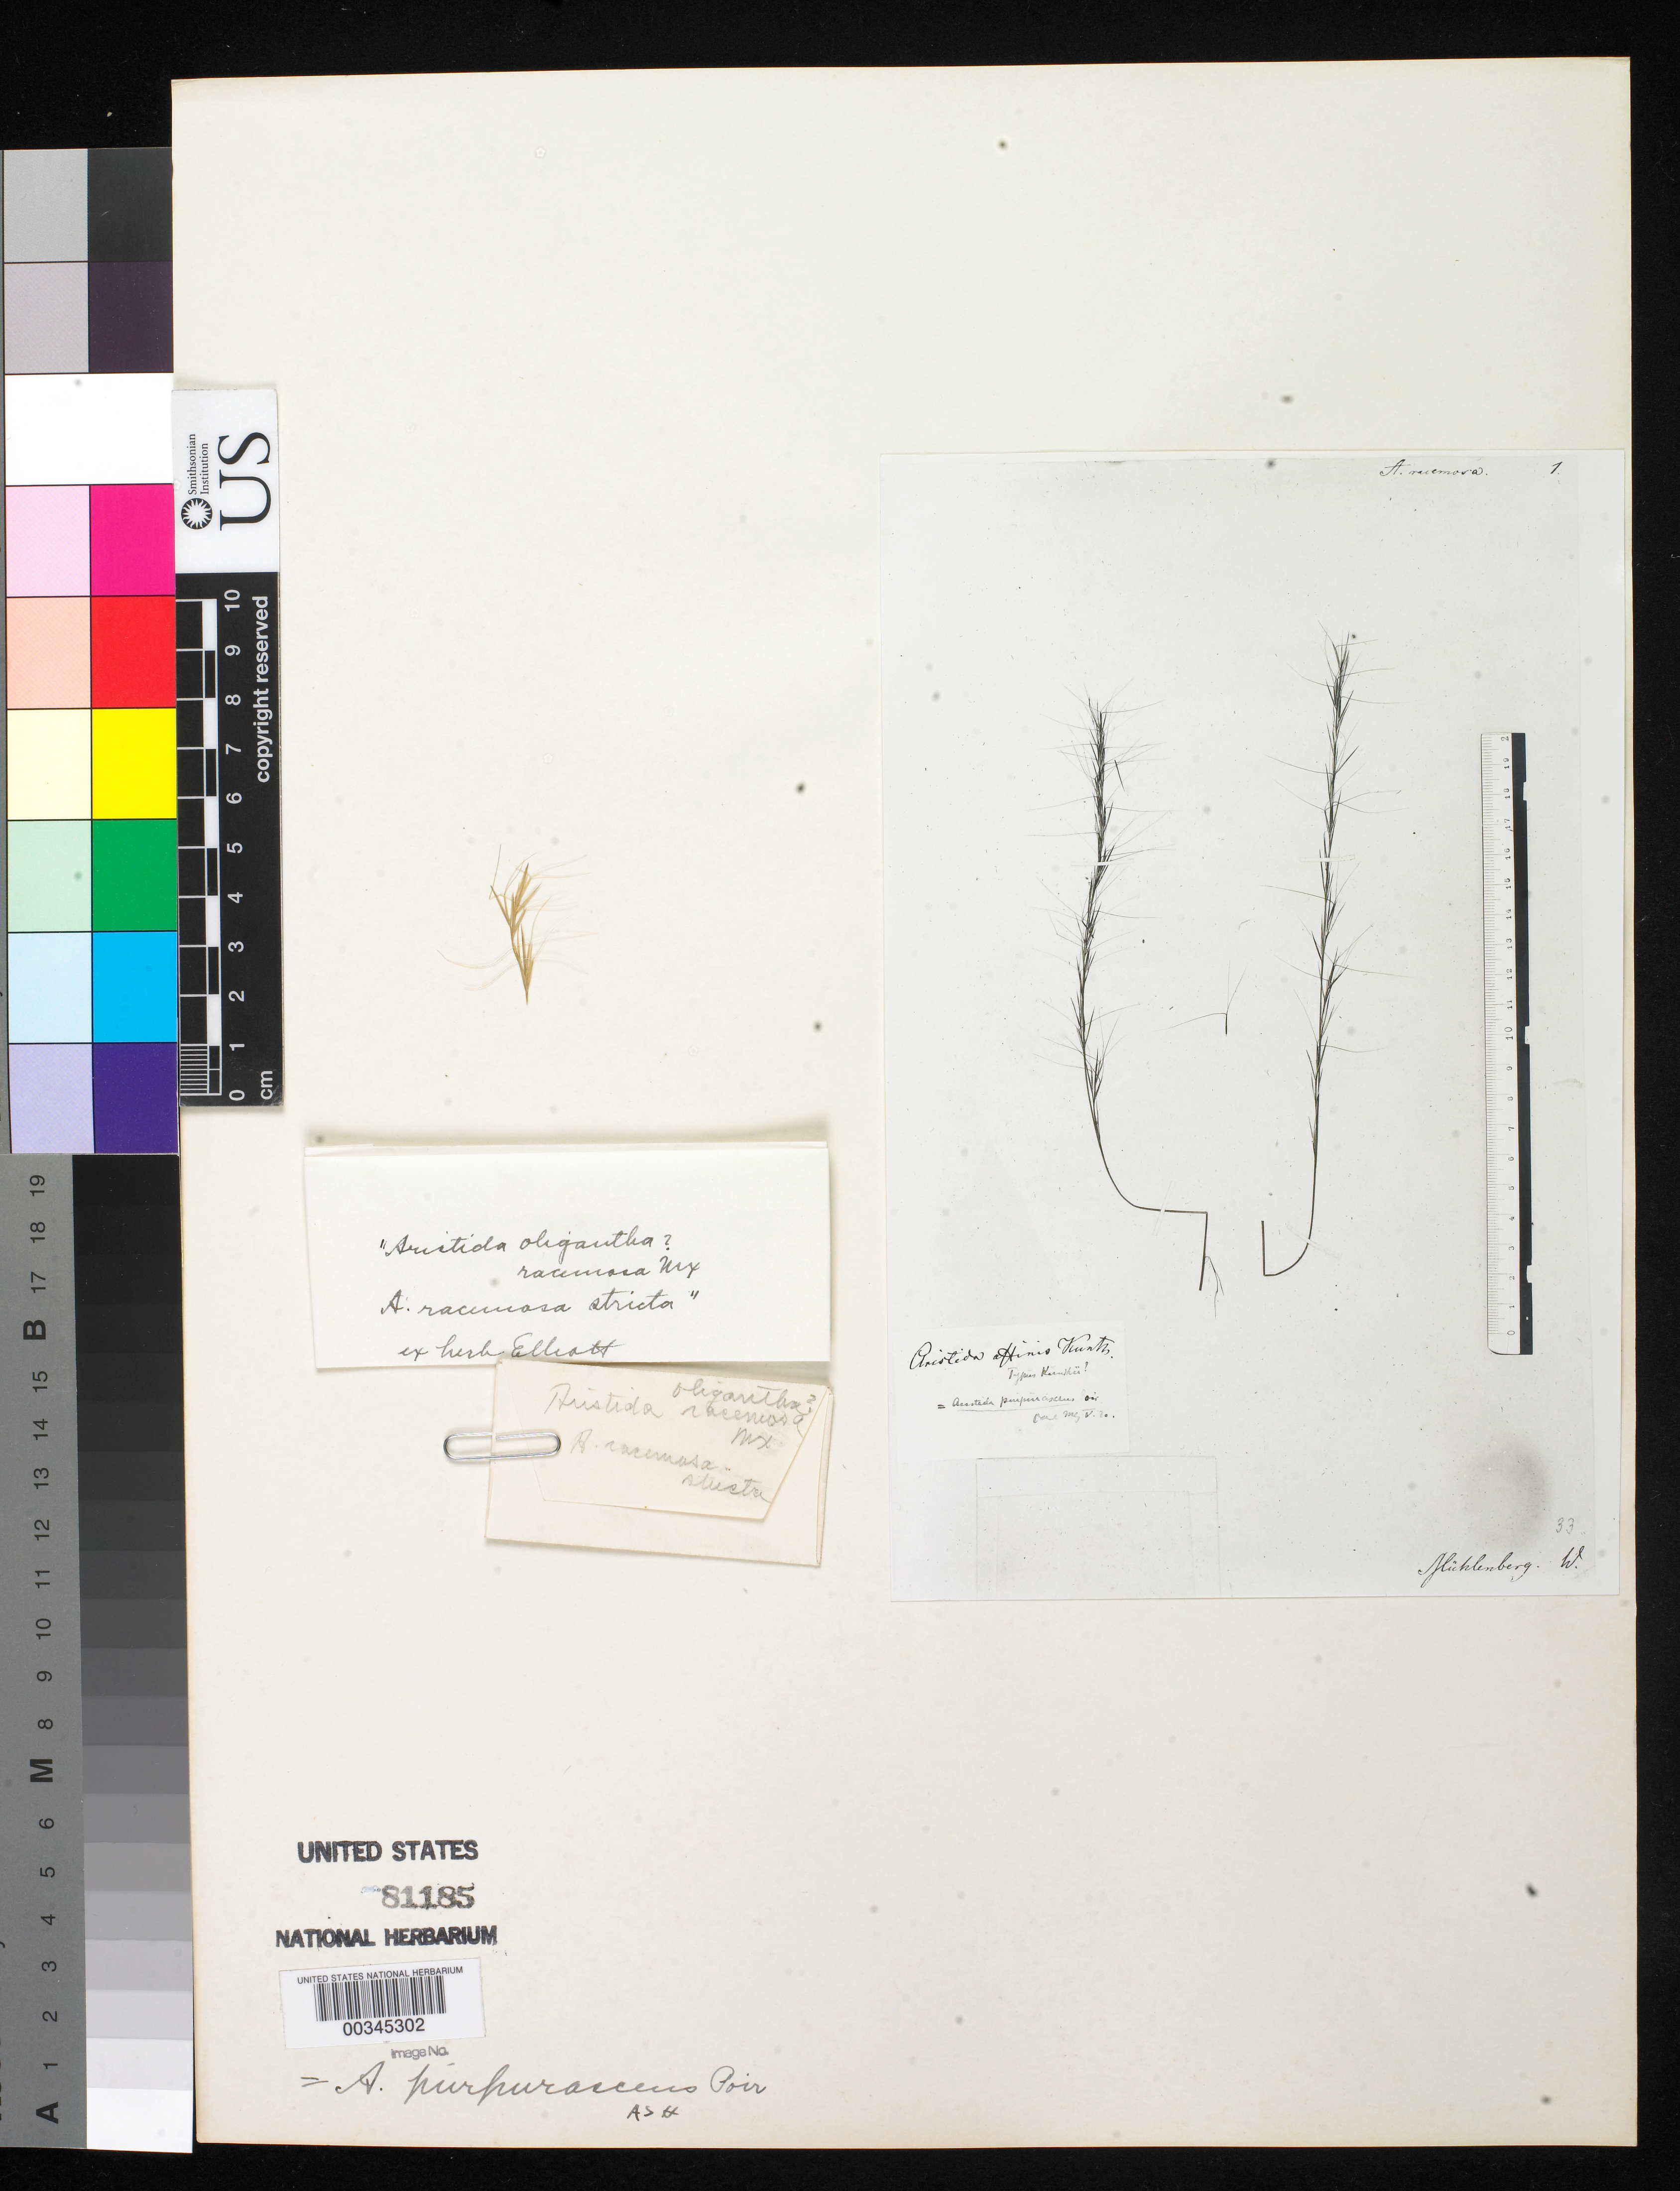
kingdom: Plantae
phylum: Tracheophyta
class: Liliopsida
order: Poales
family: Poaceae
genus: Aristida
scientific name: Aristida oligantha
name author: Michx.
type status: Type Fragment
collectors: ex herb. Muhlenberg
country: United States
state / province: Illinois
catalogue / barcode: US 81185